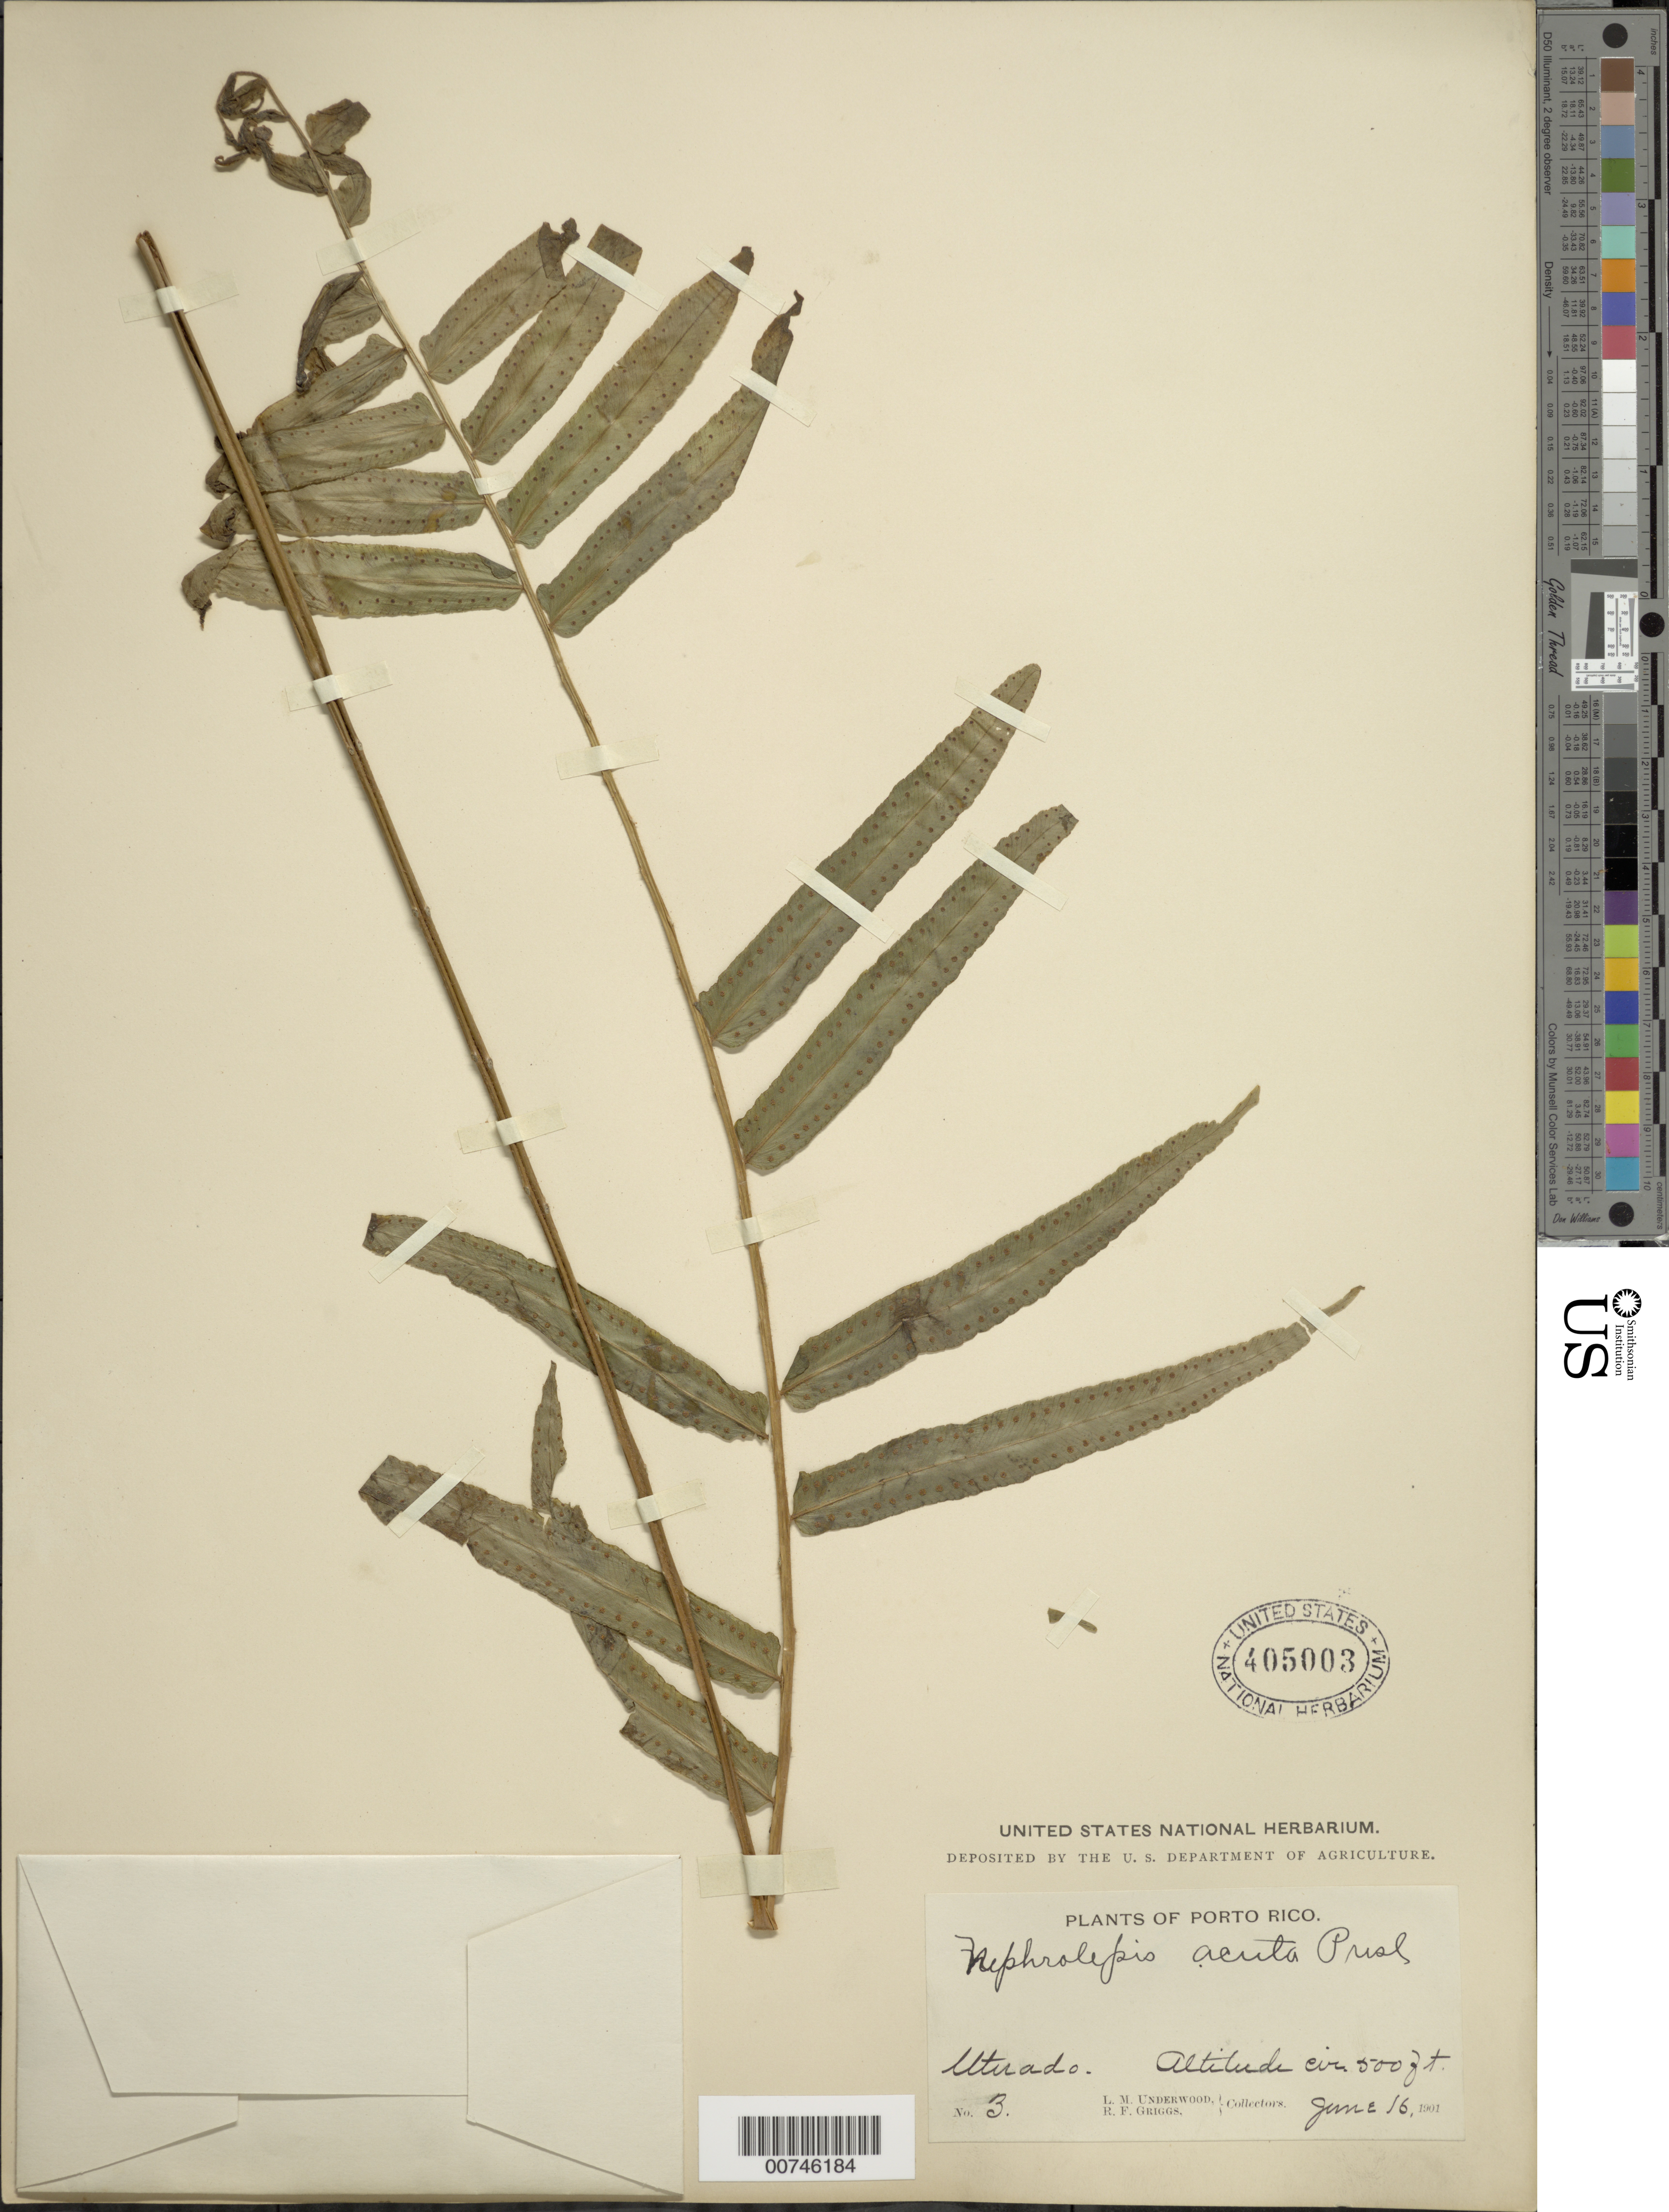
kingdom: Plantae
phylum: Tracheophyta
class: Polypodiopsida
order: Polypodiales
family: Nephrolepidaceae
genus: Nephrolepis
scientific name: Nephrolepis biserrata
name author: (Sw.) Schott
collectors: L. M. Underwood & R. F. Griggs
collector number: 3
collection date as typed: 16 Jun 1901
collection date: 1901-06-16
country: Puerto Rico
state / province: Utuado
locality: Utuado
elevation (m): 152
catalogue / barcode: US 405003